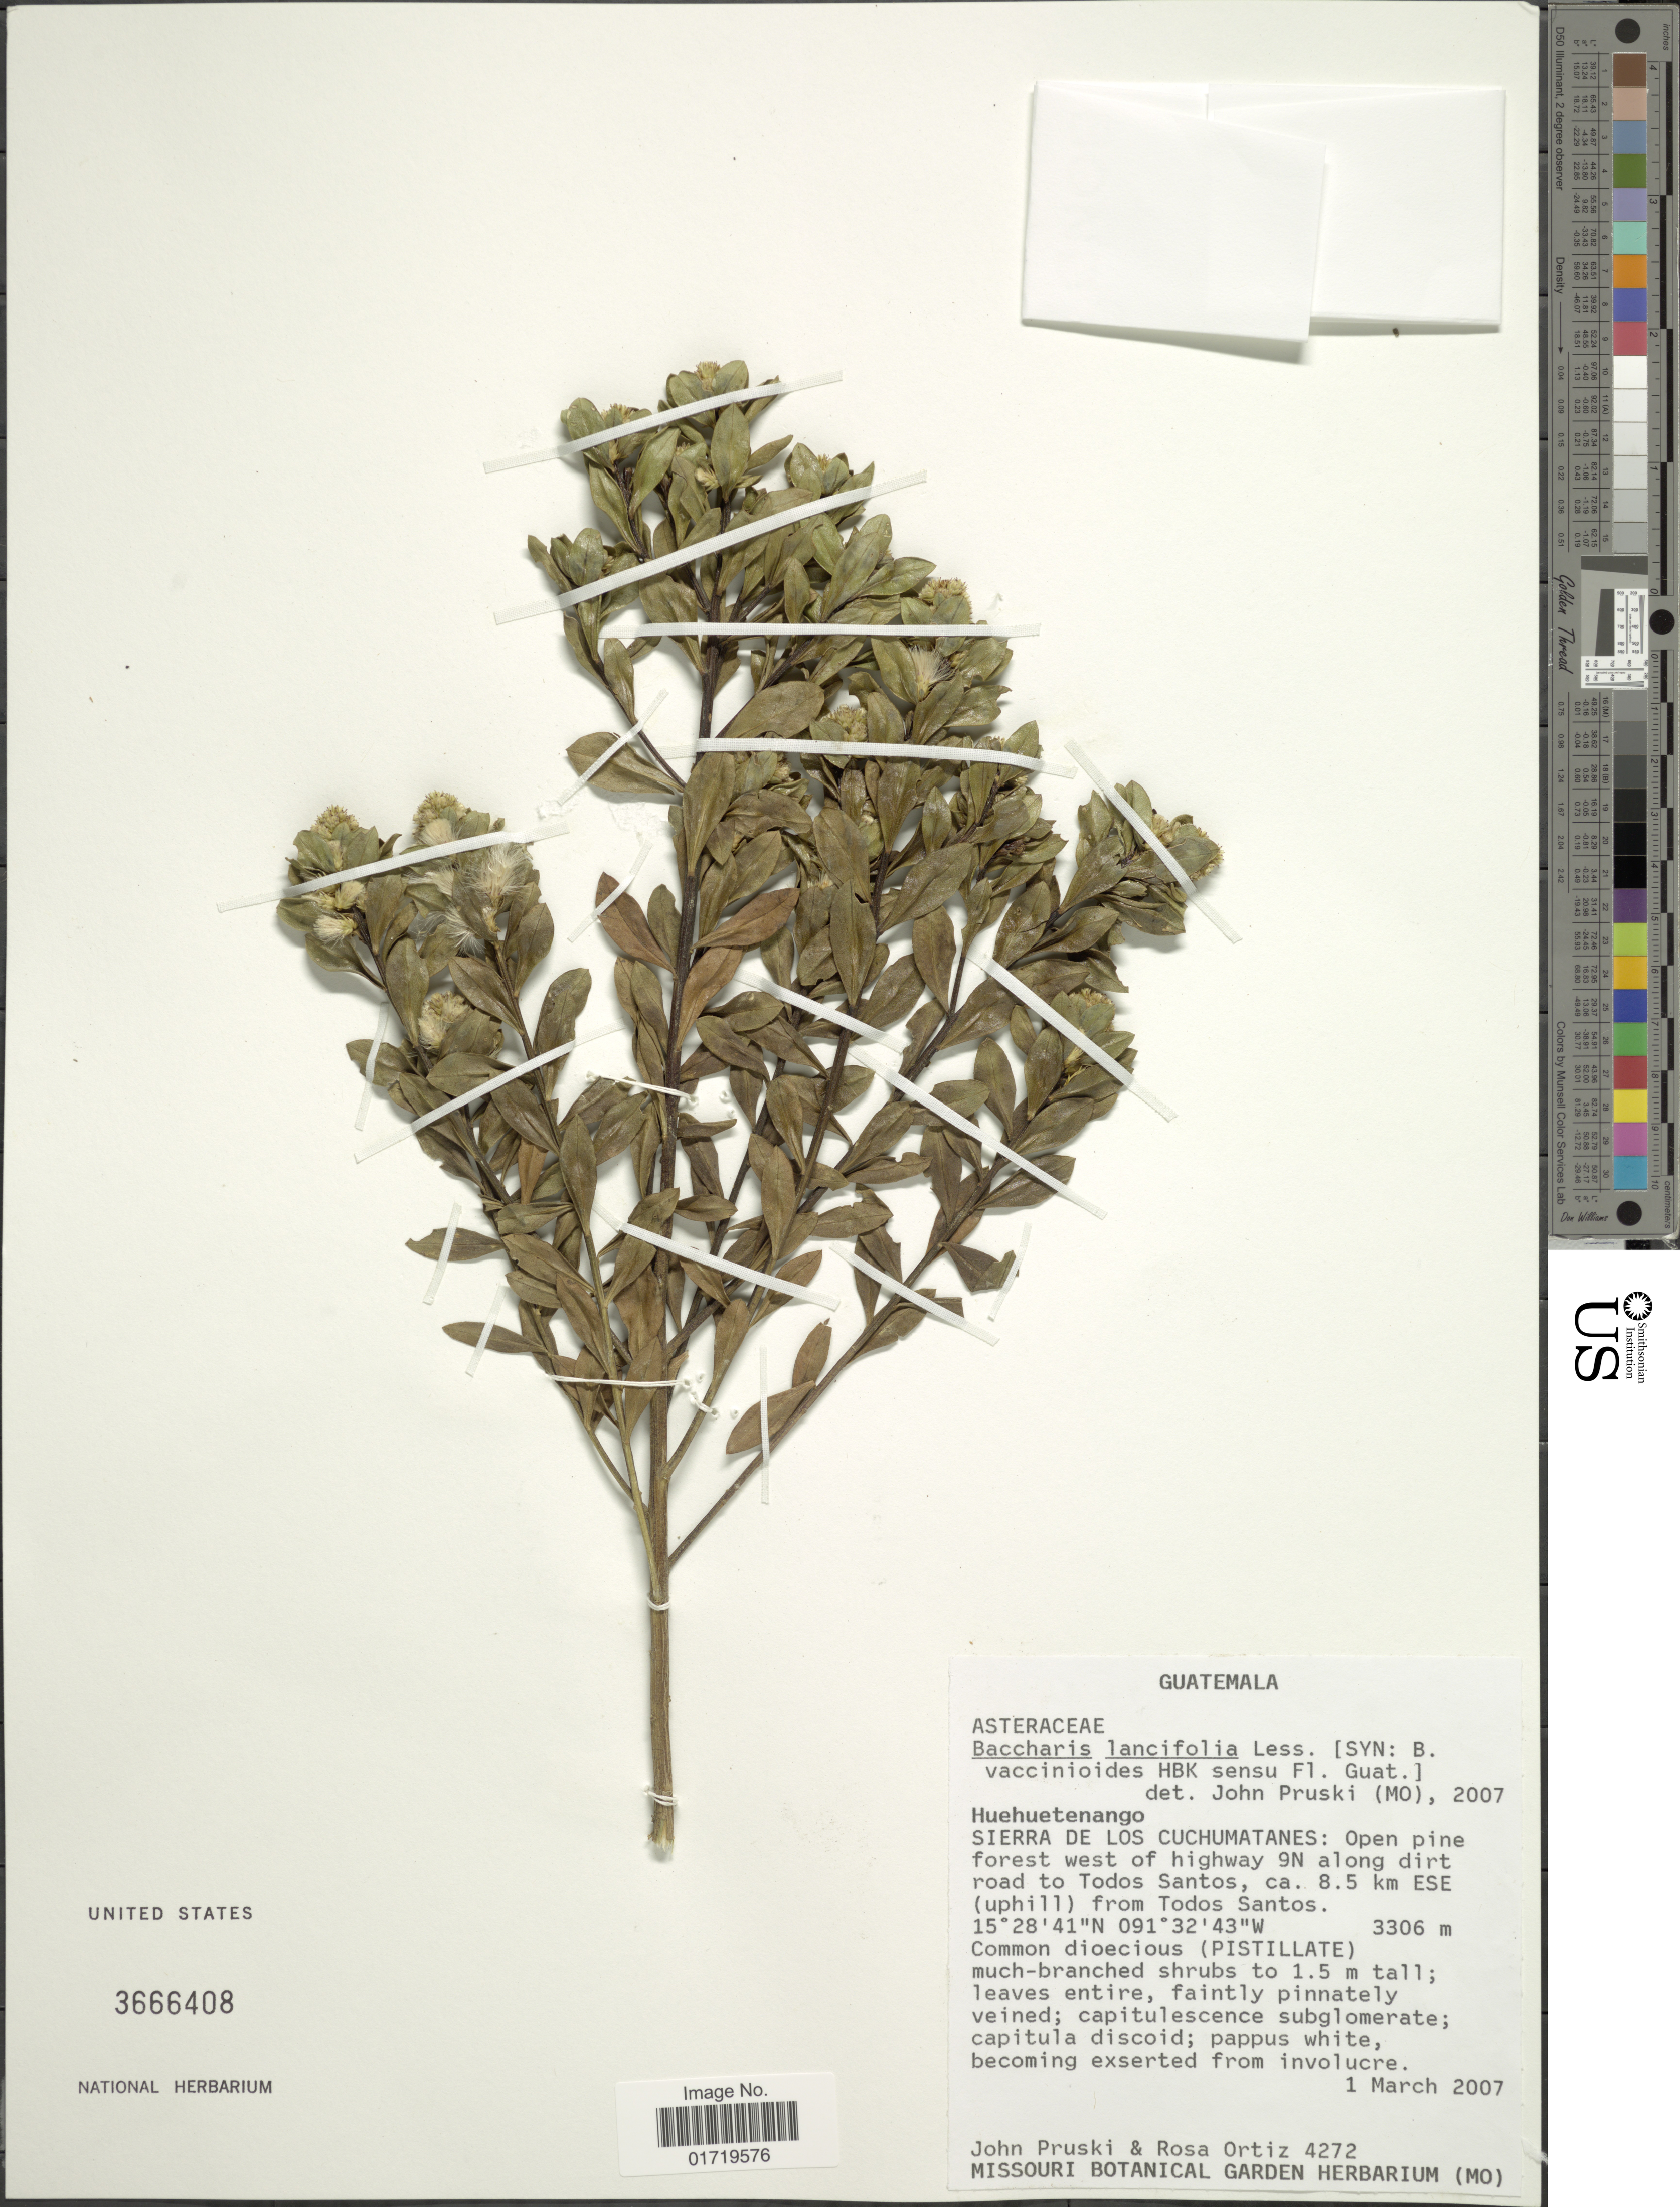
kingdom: Plantae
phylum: Tracheophyta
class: Magnoliopsida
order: Asterales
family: Asteraceae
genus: Baccharis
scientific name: Baccharis lancifolia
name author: Less.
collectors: J. F. Pruski & R. del C. Ortiz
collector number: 4272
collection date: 2007-03-01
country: Guatemala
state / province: Huehuetenango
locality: Huehuetenango: Sierra de Los Cuchumatanes: Open pine forest west of highway 9N along dirt road to Todos Santos, 8.5 km ESE (uphill) from Todos Santos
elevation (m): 3306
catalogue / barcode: US 3666408